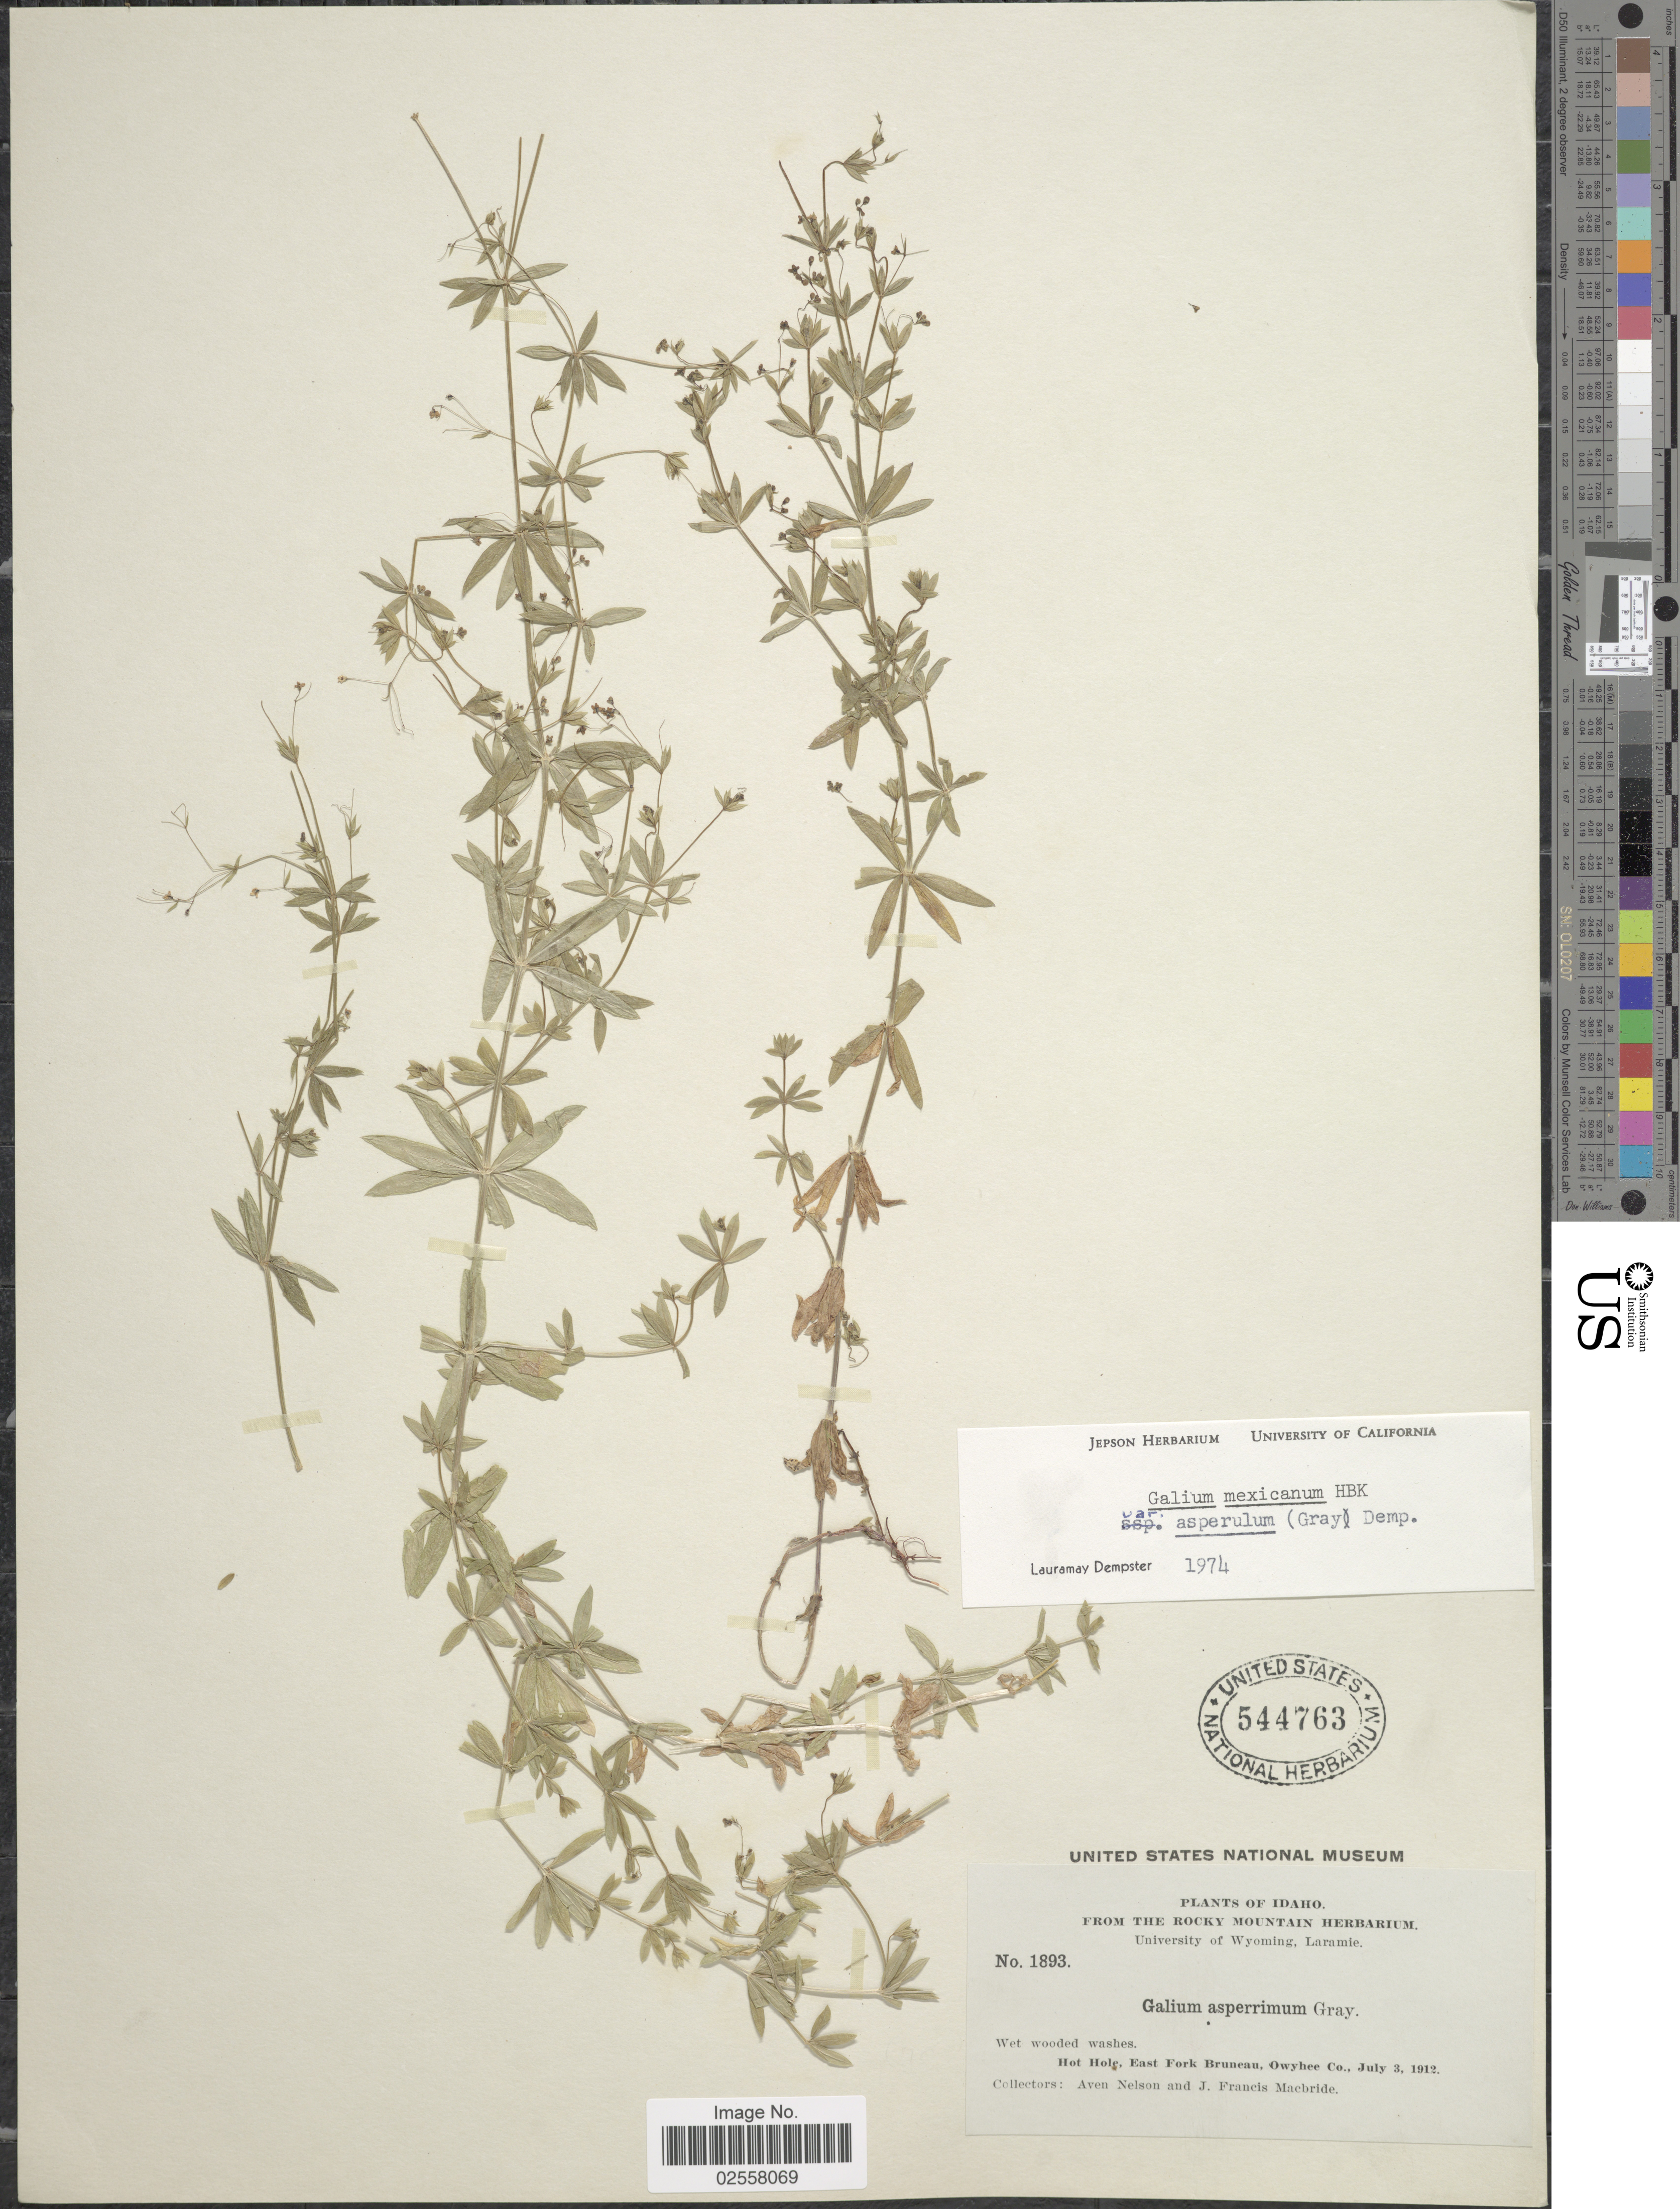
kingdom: Plantae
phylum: Tracheophyta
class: Magnoliopsida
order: Gentianales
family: Rubiaceae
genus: Galium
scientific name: Galium mexicanum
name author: Kunth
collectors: A. Nelson & J. F. Macbride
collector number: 1893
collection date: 1912-07-03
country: United States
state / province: Idaho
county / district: Owyhee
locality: Hot Hole, East Fork Bruneau, Owyhee Co.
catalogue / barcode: US 544763